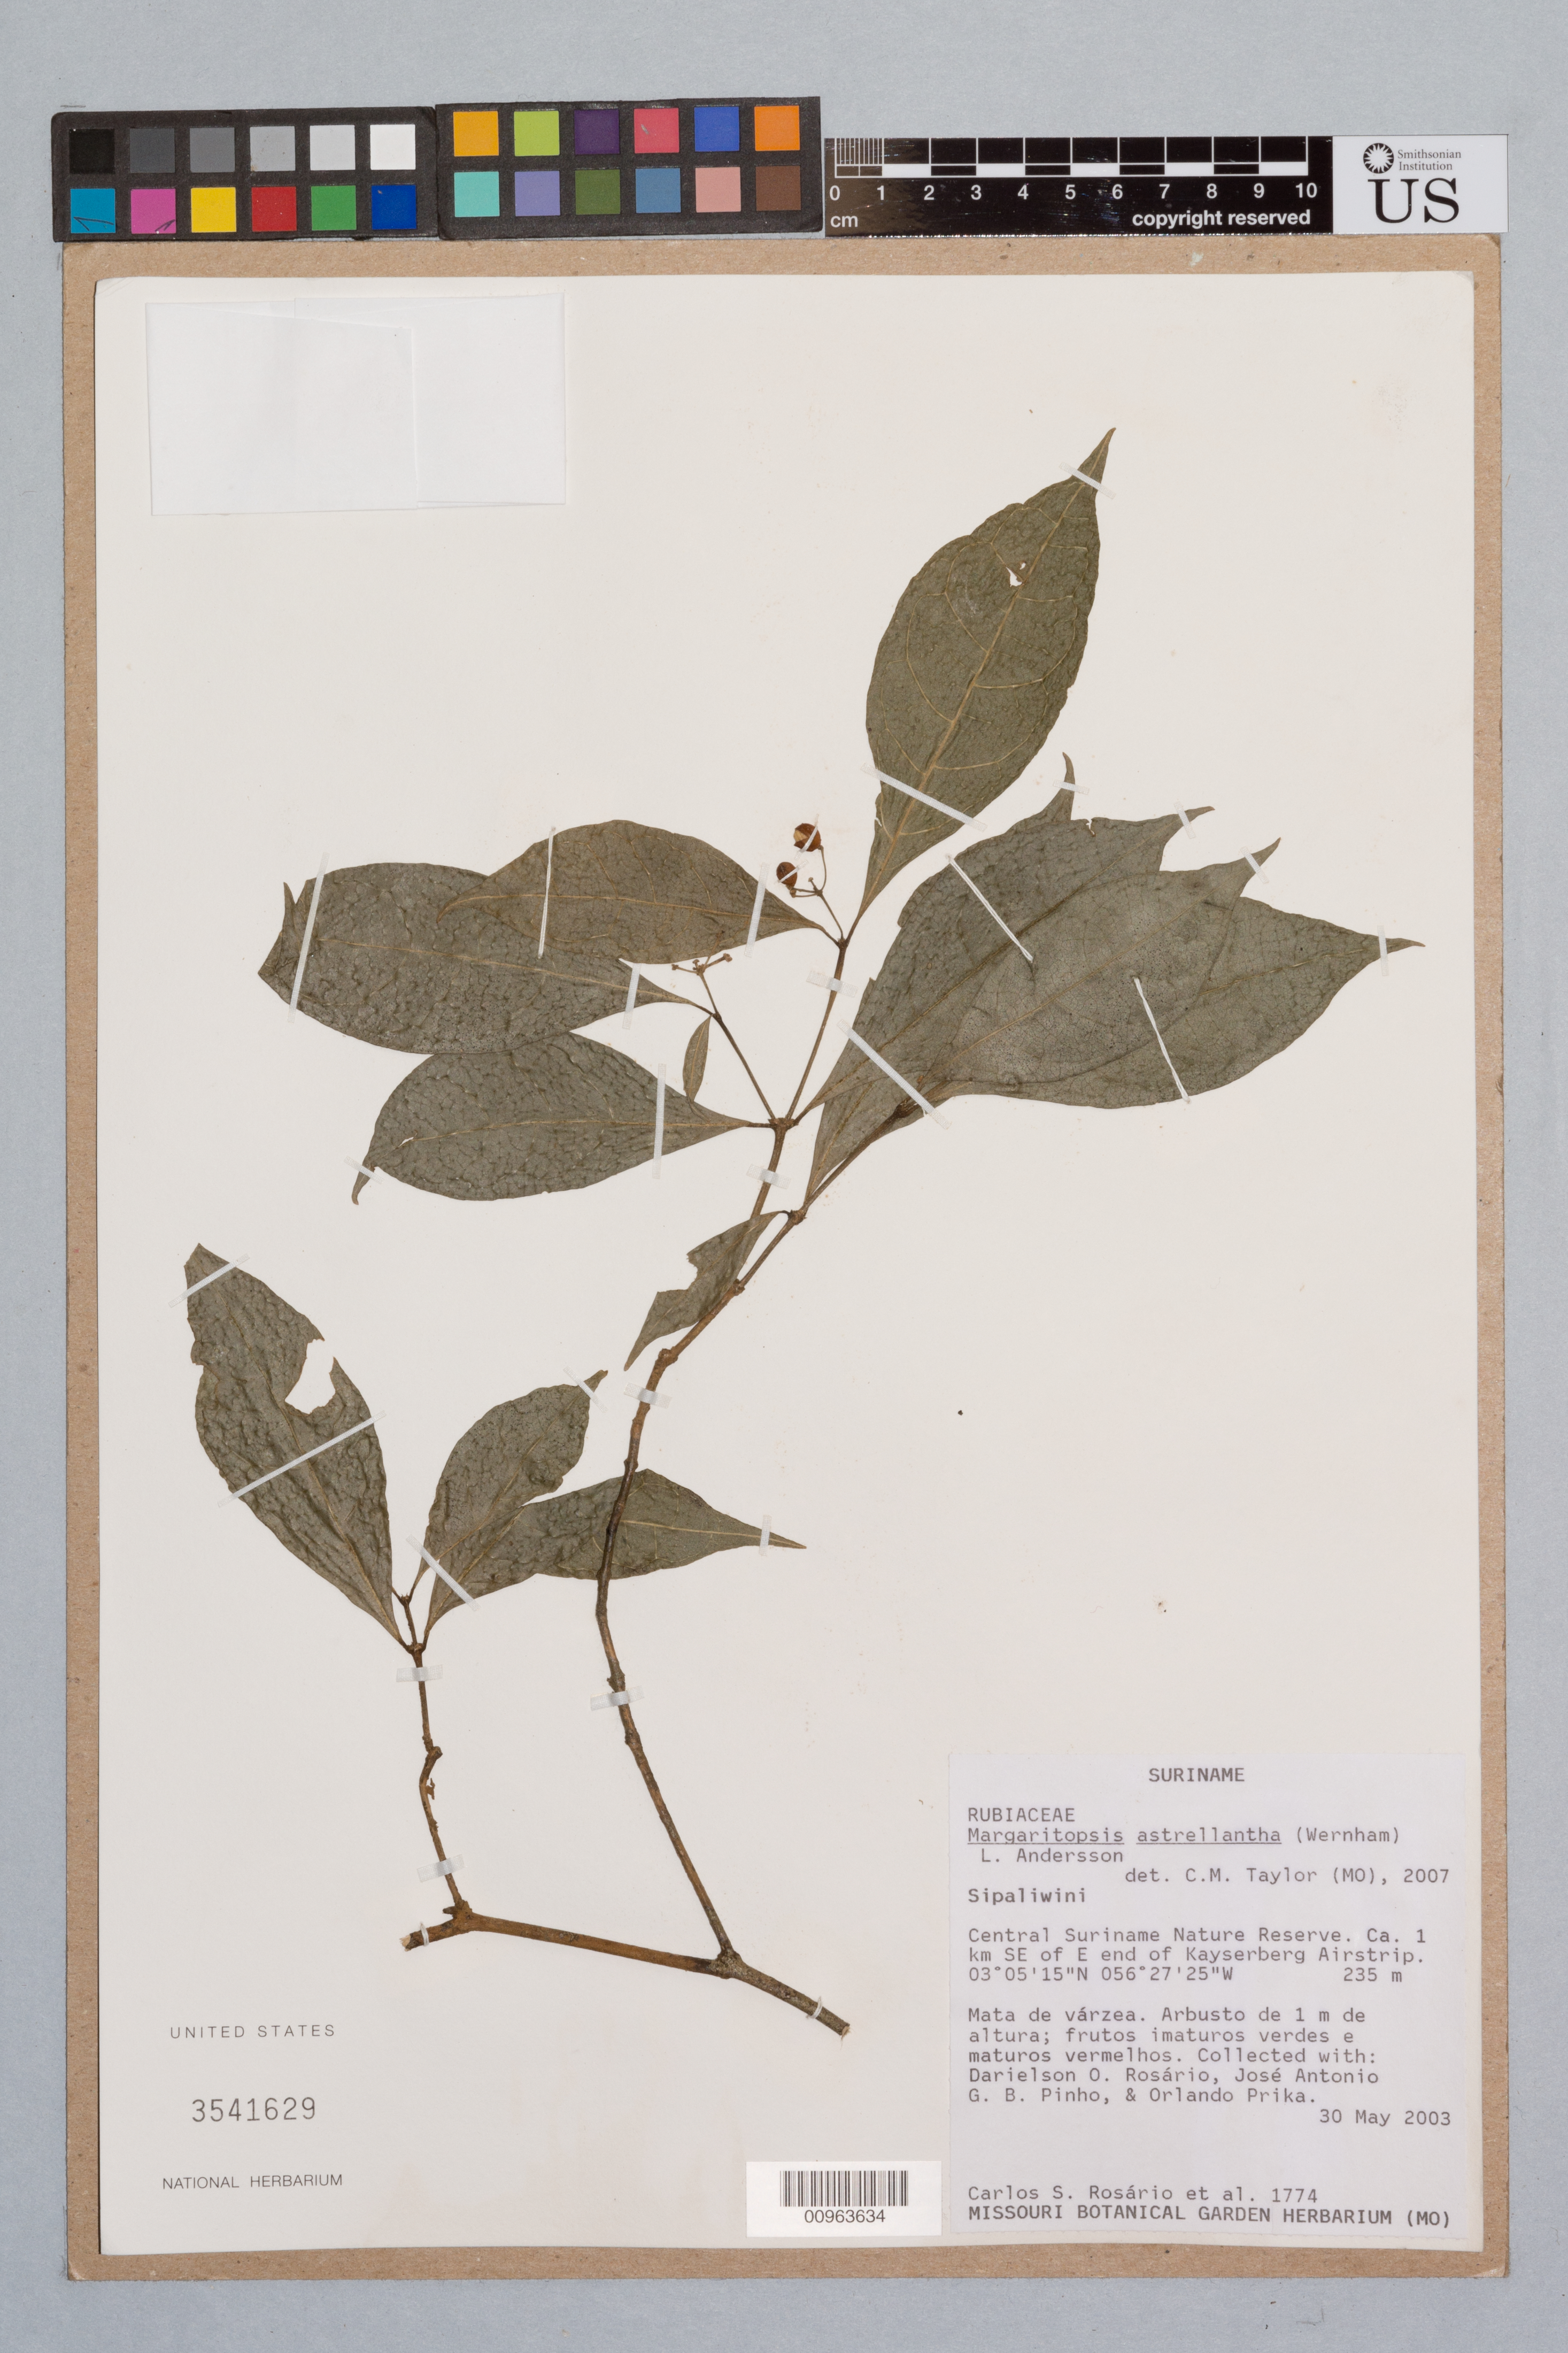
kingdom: Plantae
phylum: Tracheophyta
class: Magnoliopsida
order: Gentianales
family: Rubiaceae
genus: Margaritopsis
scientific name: Margaritopsis astrellantha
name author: (Wernham) L. Andersson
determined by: Taylor, Charlotte M.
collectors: C. S. Rosário, D. Rosario, J. Pinho & O. Prika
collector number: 1774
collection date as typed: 30-May-03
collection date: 2003-05-30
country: Suriname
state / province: Sipaliwini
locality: Central SURINAMEe Nature Reserve. Ca 1km SE of E end of Kayserberg Airstrip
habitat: Mata de várzea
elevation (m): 235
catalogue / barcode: US 3541629